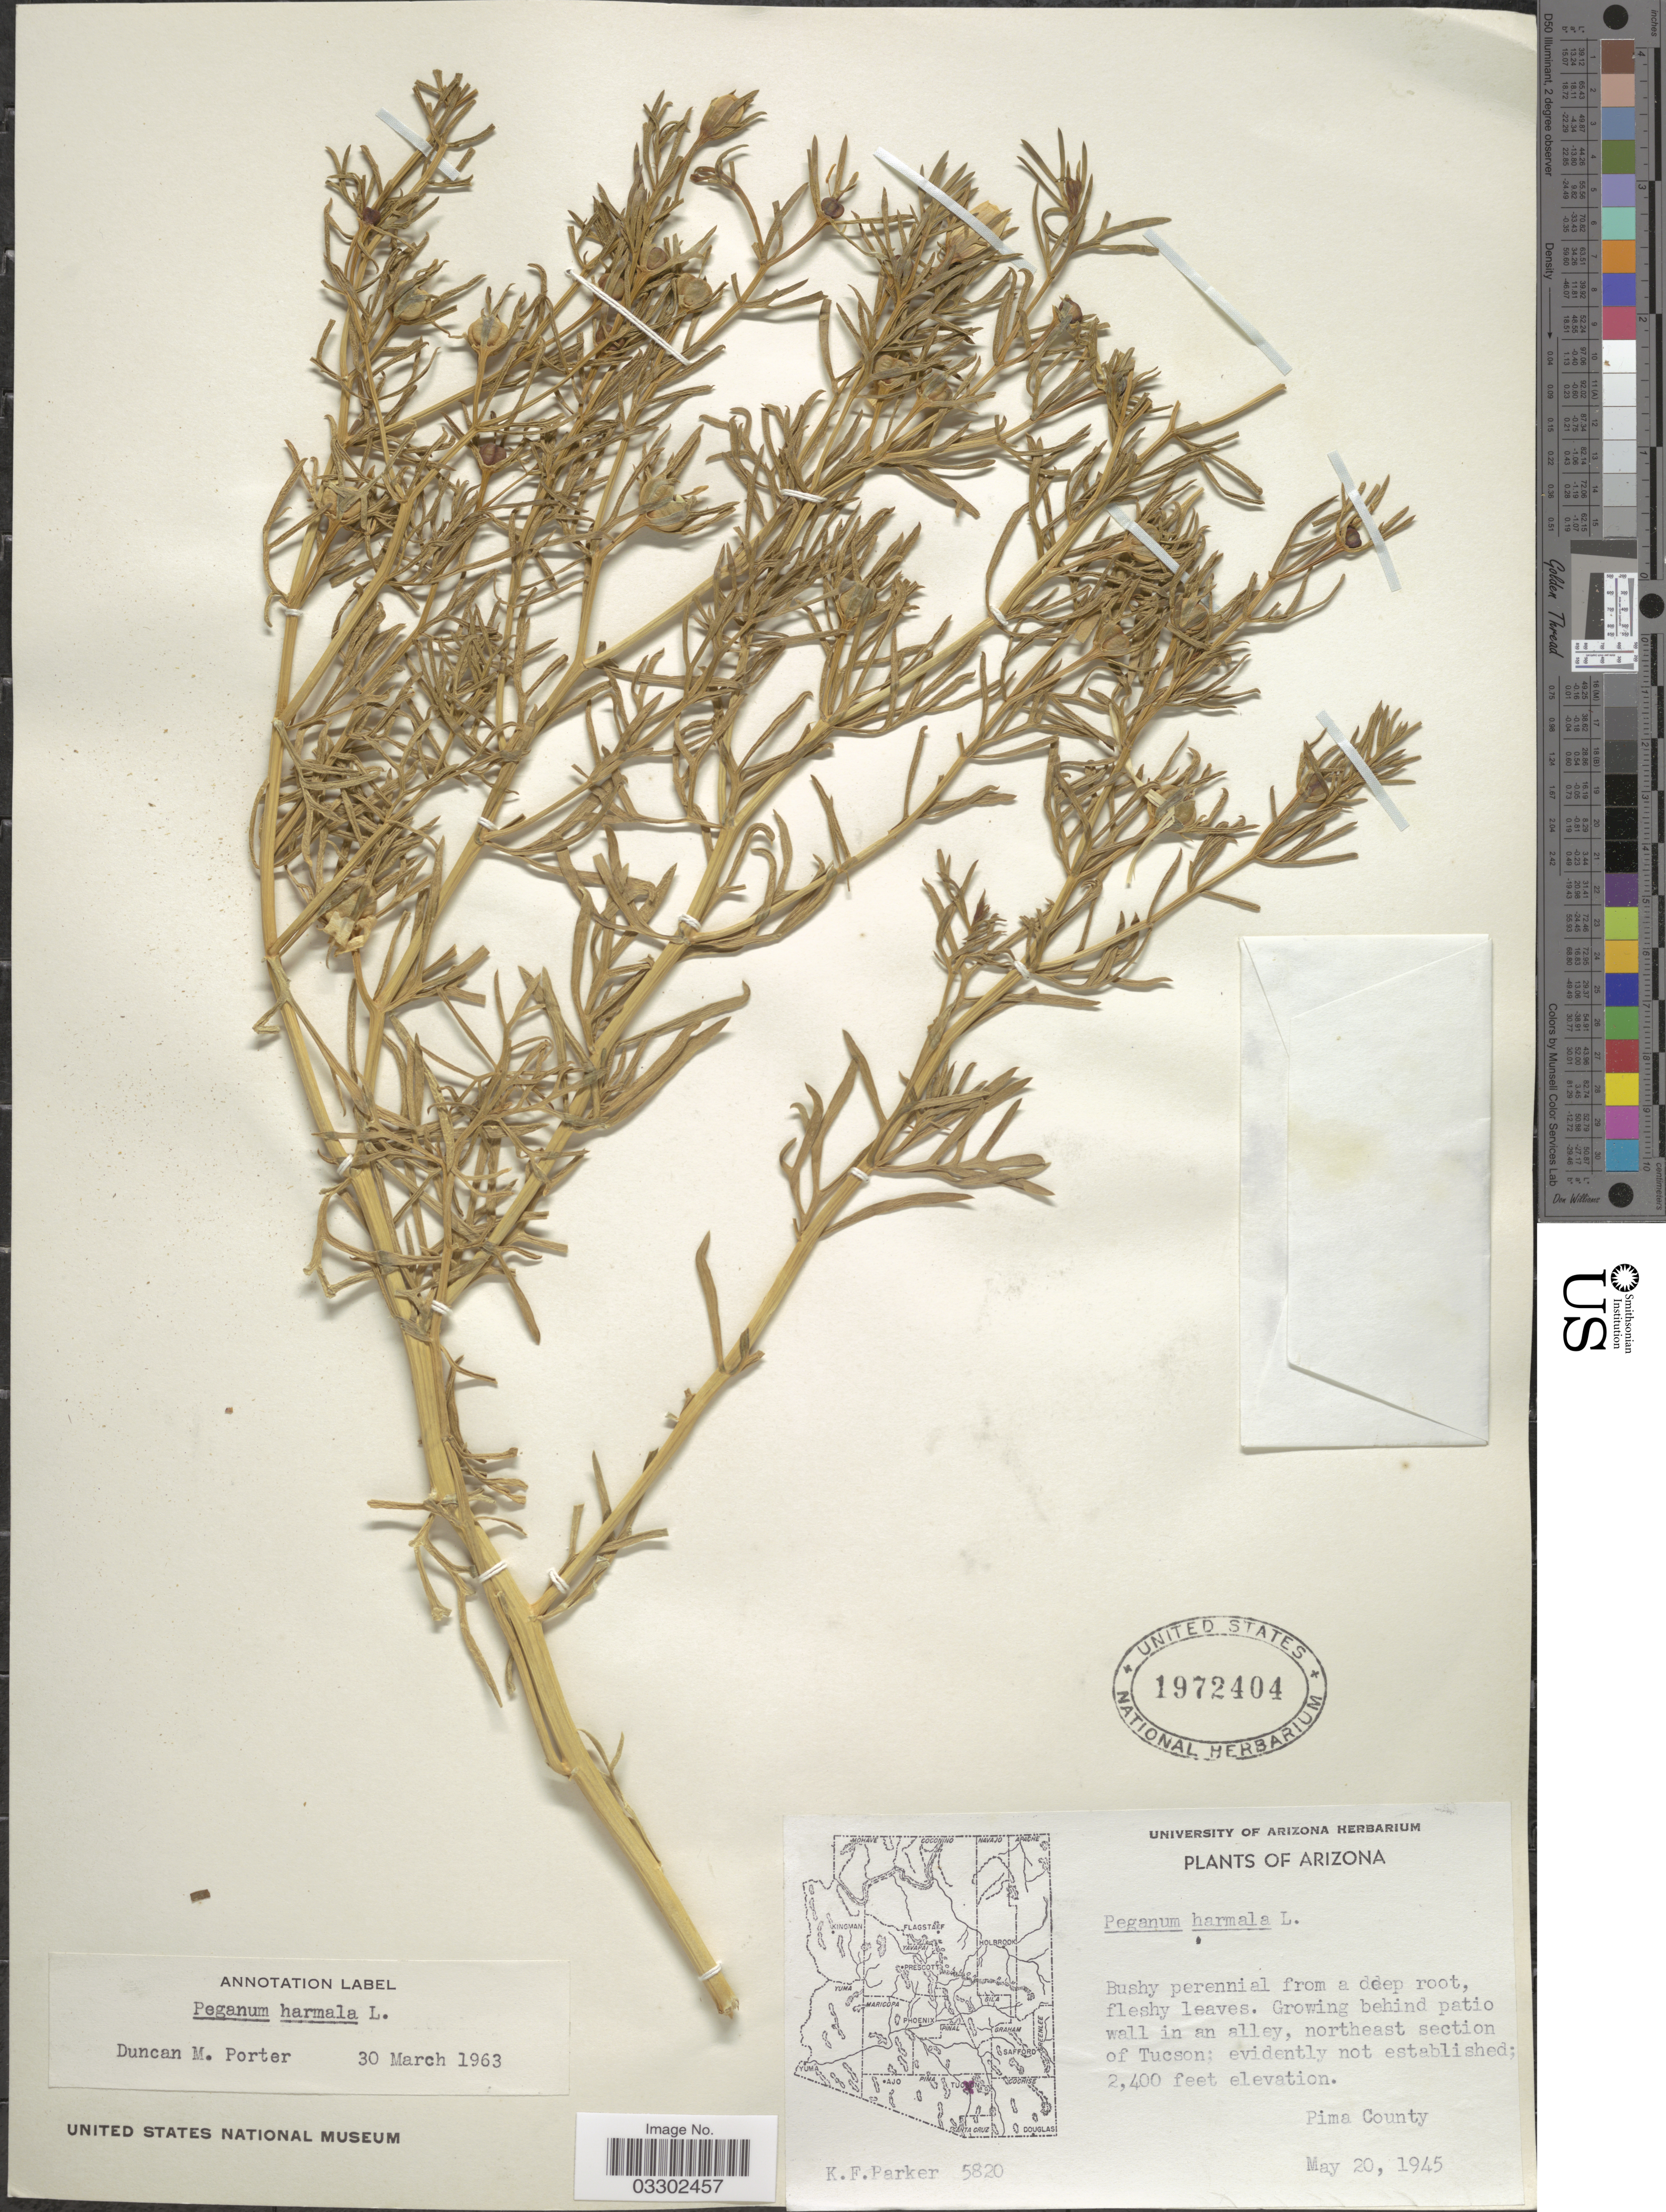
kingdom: Plantae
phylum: Tracheophyta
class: Magnoliopsida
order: Sapindales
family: Tetradiclidaceae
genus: Peganum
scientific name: Peganum harmala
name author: L.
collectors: K. F. Parker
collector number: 5820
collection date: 1945-05-20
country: United States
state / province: Arizona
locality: Northeast section of Tucson. Pima County.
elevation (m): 732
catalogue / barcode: US 1972404